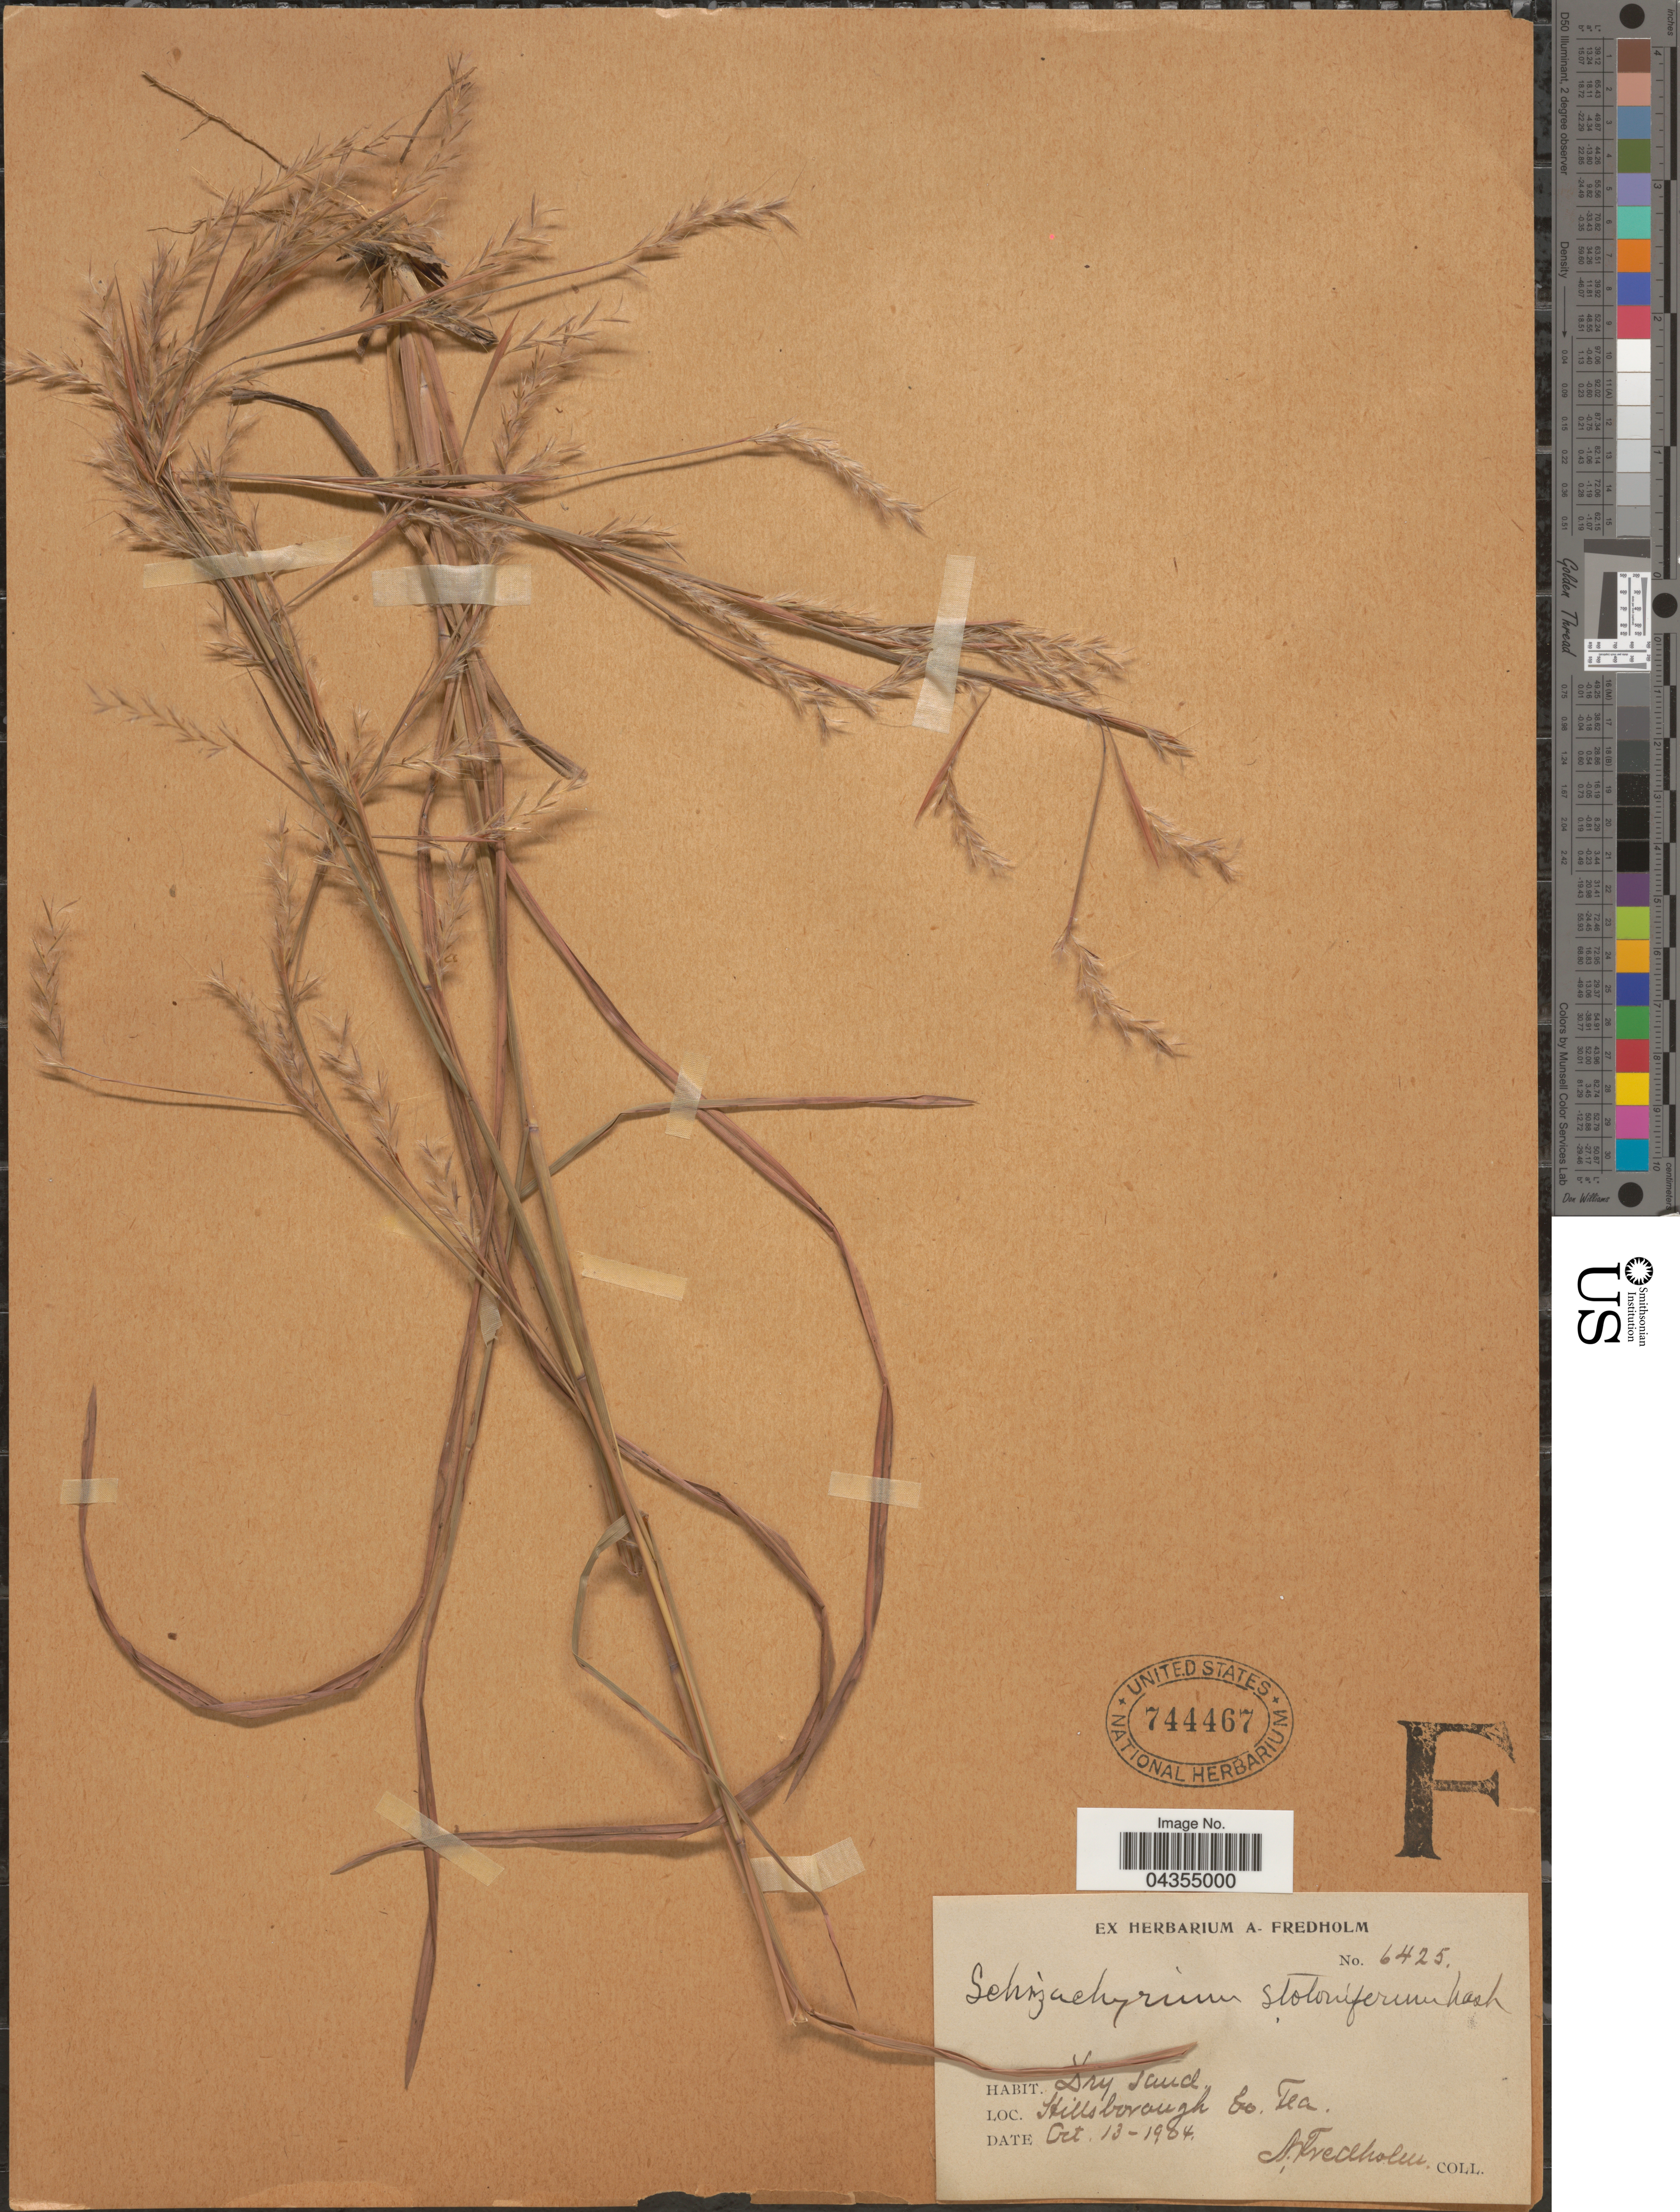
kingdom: Plantae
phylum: Tracheophyta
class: Liliopsida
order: Poales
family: Poaceae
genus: Schizachyrium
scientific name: Schizachyrium sanguineum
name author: (Retz.) Alston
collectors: A. Fredholm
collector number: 6425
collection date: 1904-10-13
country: United States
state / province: Florida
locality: Hillsborough Co.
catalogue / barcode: US 744467